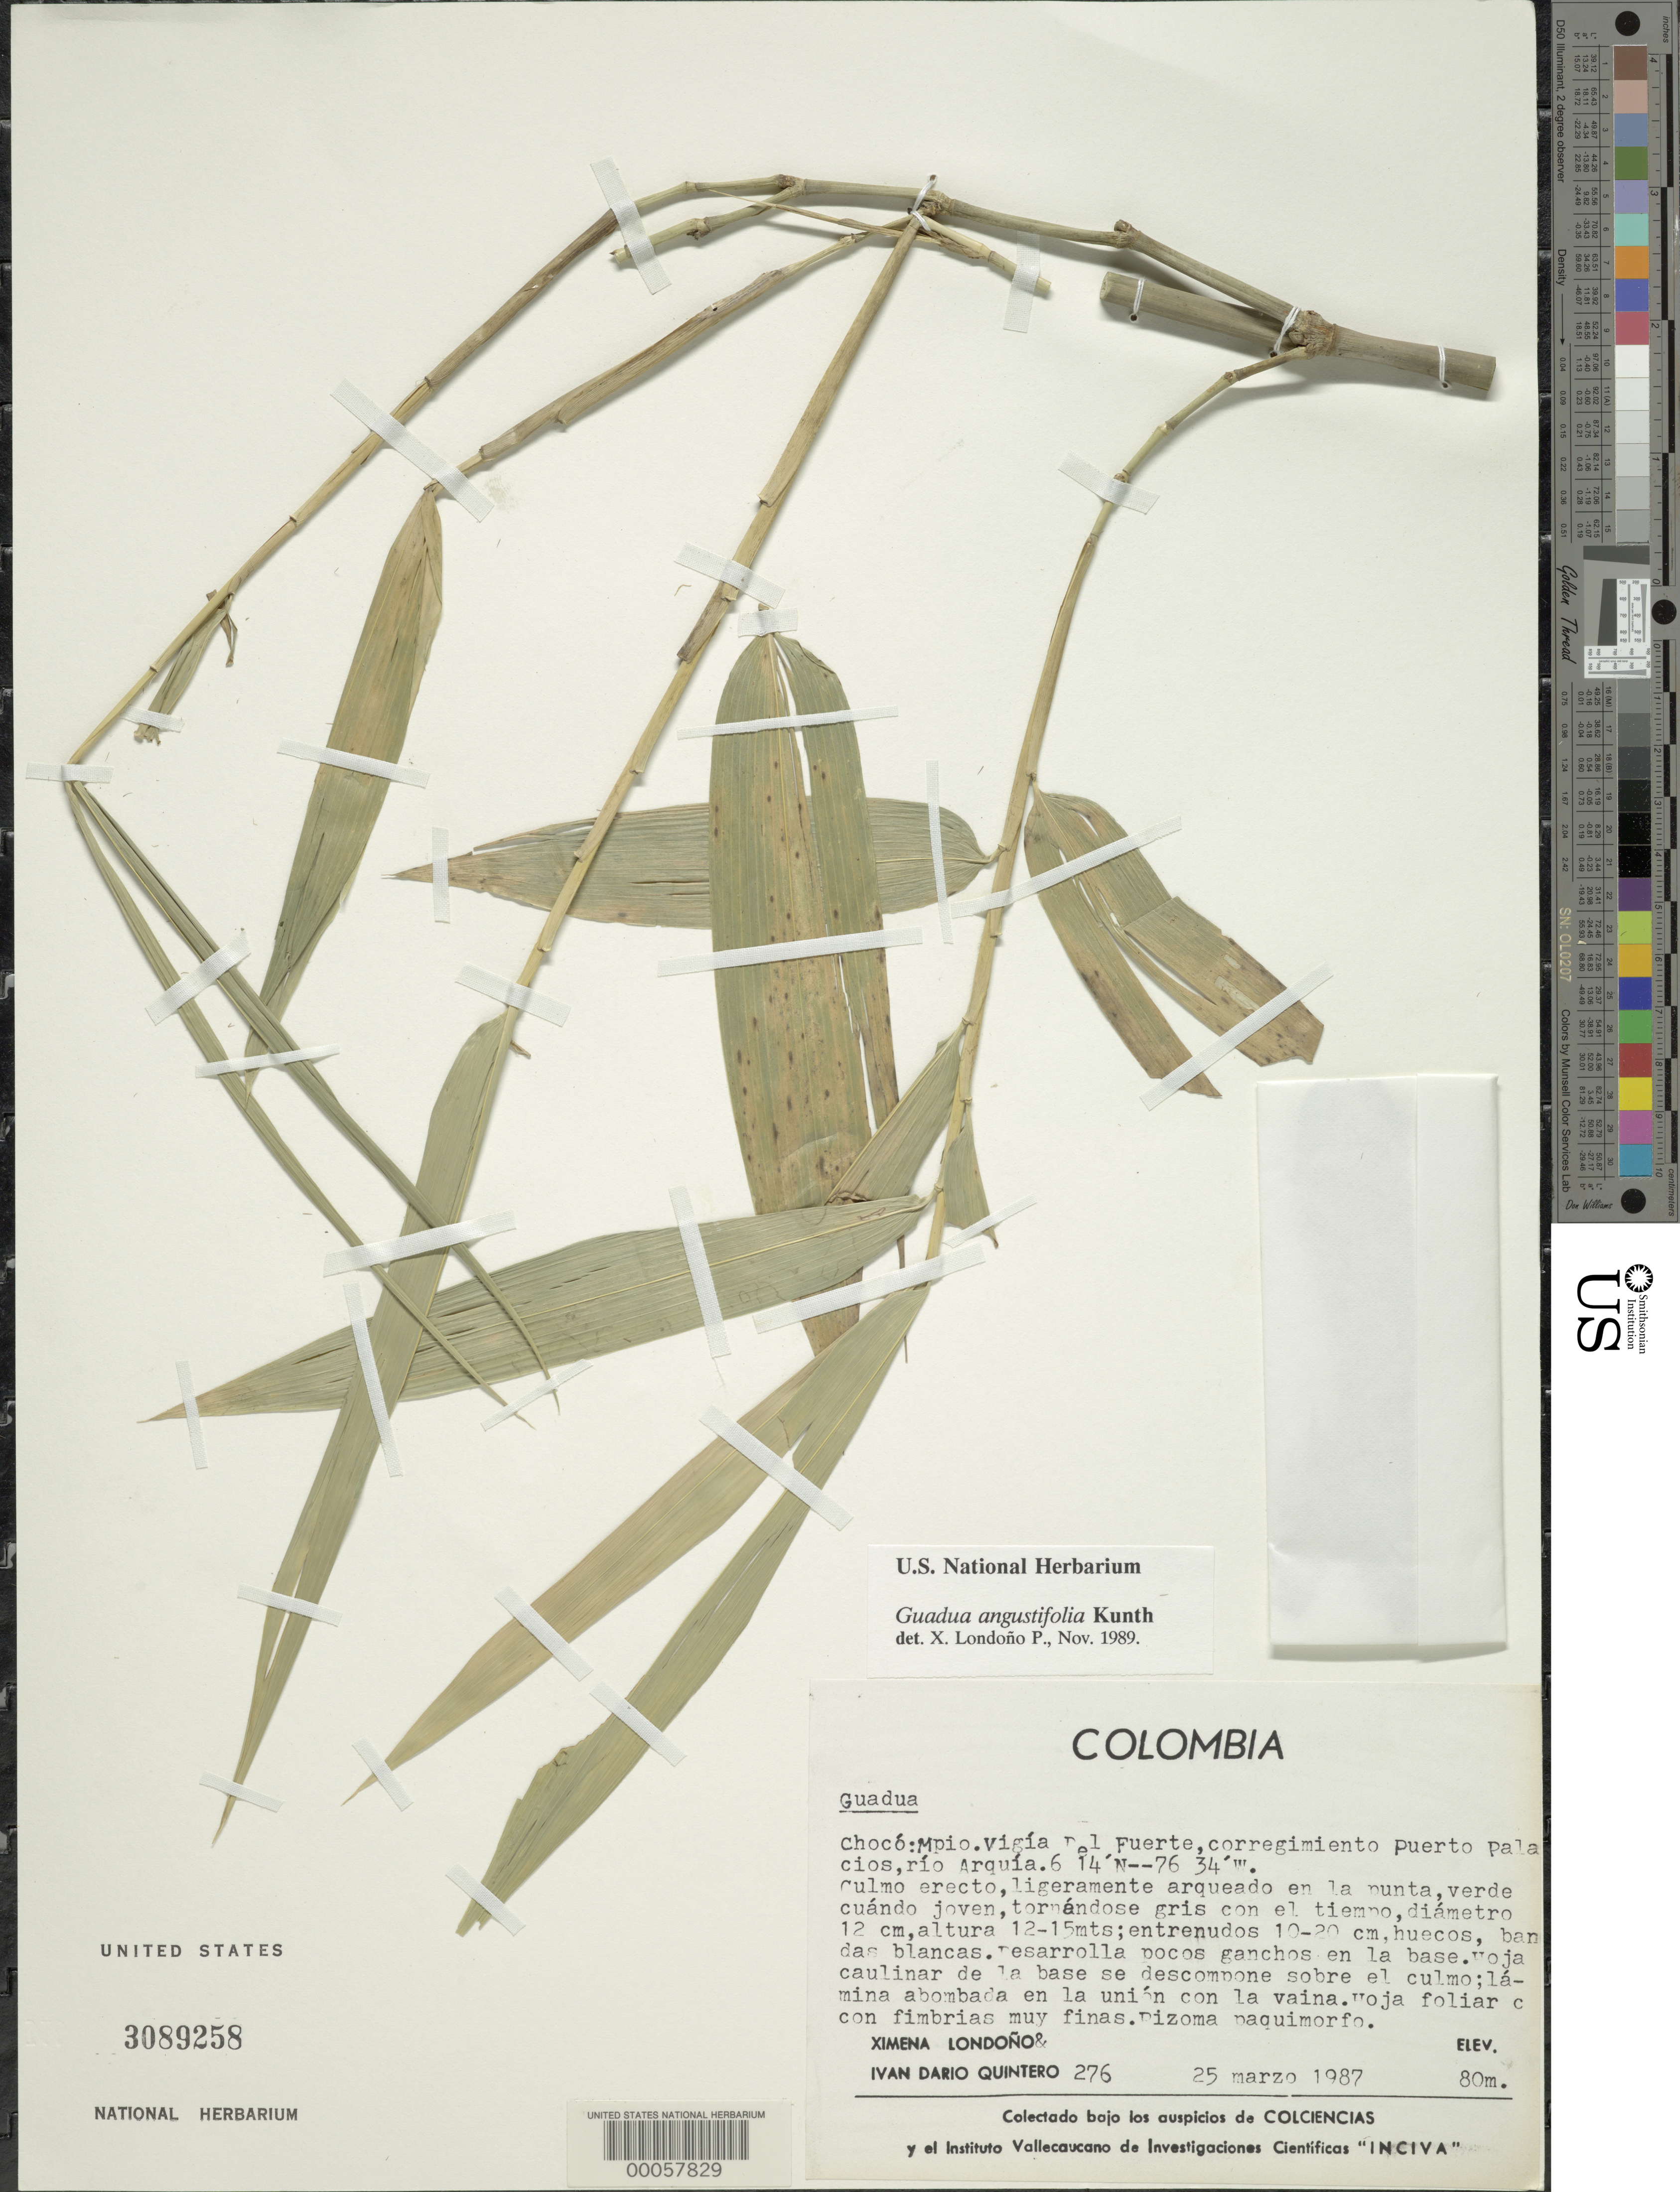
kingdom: Plantae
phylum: Tracheophyta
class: Liliopsida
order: Poales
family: Poaceae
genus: Guadua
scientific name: Guadua angustifolia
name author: Kunth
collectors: X. Londoño & I. Quintero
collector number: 276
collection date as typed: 25 Mar 1987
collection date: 1987-03-25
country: Colombia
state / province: Chocó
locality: Vigia del Fuerta Mun. (?), Puerto Palacios Correg., Rio Arquia. [Vigía del Fuerte is in Antioquia.]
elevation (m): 80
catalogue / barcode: US 3089258